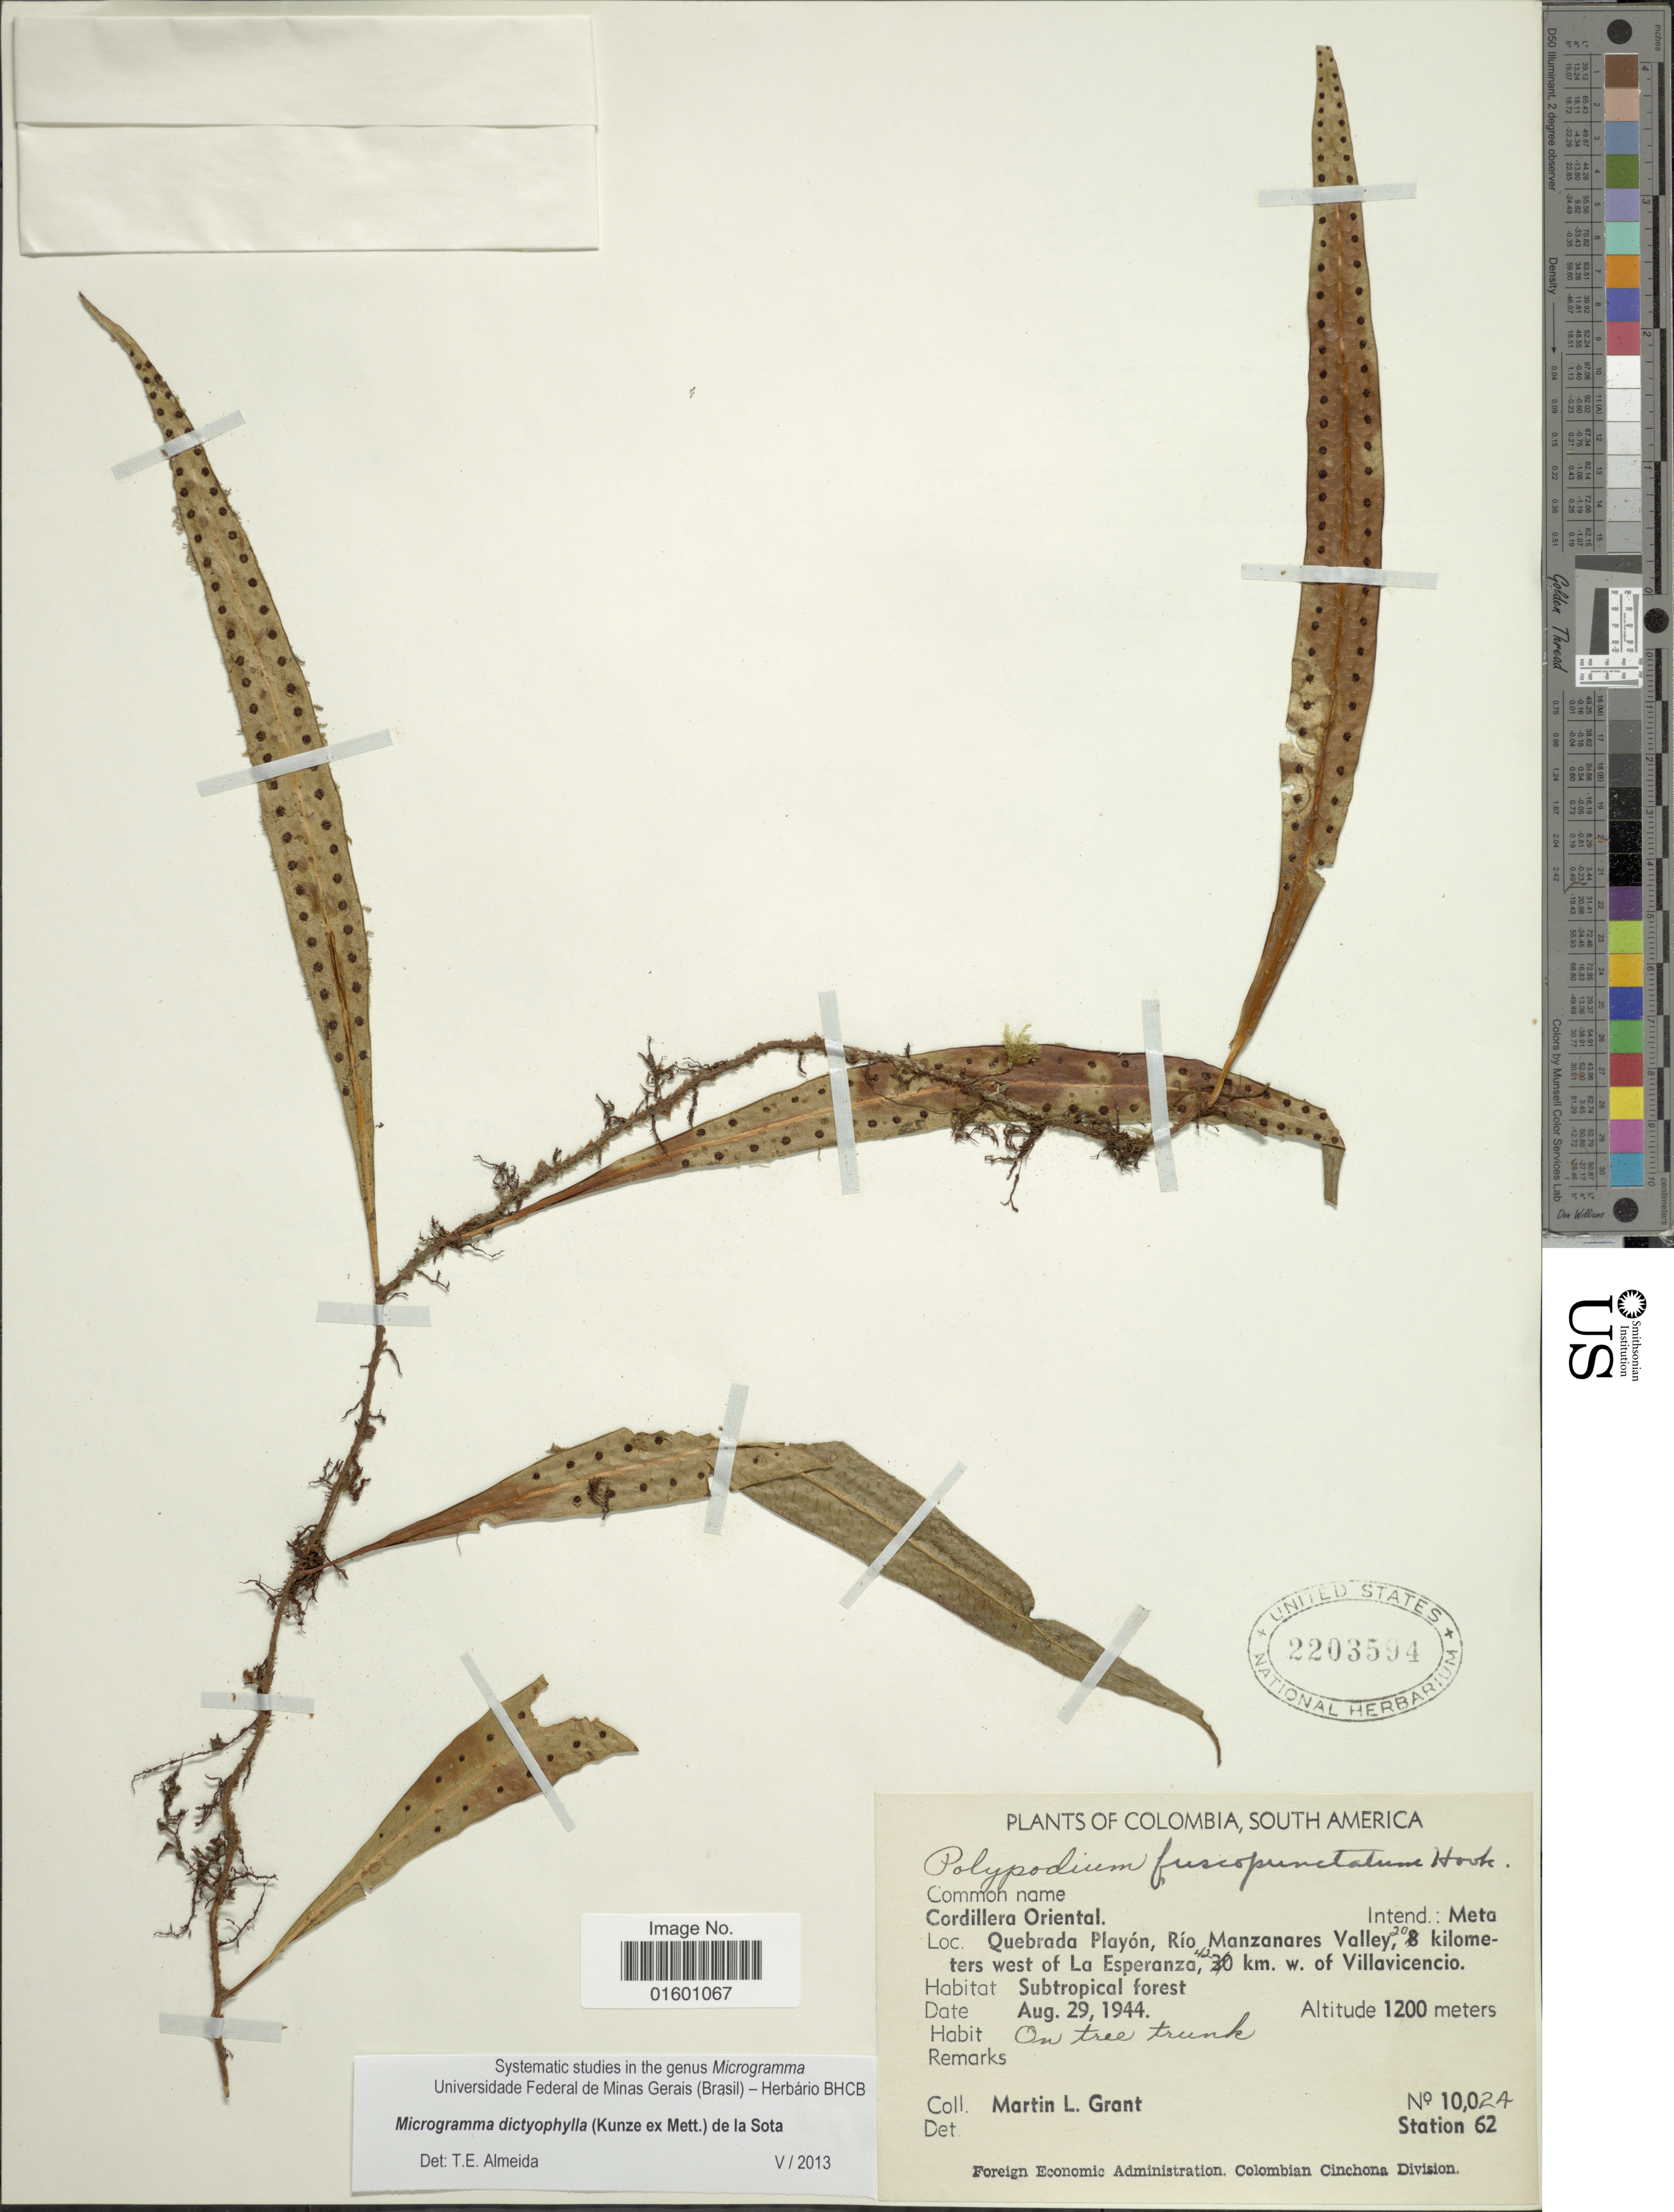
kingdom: Plantae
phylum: Tracheophyta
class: Polypodiopsida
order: Polypodiales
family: Polypodiaceae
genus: Microgramma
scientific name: Microgramma dictyophylla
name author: (Kunze ex Mett.) de la Sota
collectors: M. L. Grant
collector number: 10024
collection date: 1944-08-29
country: Colombia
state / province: Meta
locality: Cordillera Oriental, Quebrada Playon, Rio Manzaneras Valley, 20 kilometers west of La Espernaza, 42 km. w. of Villavencio, Station 62 [unsure placement]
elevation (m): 1200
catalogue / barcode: US 2203594